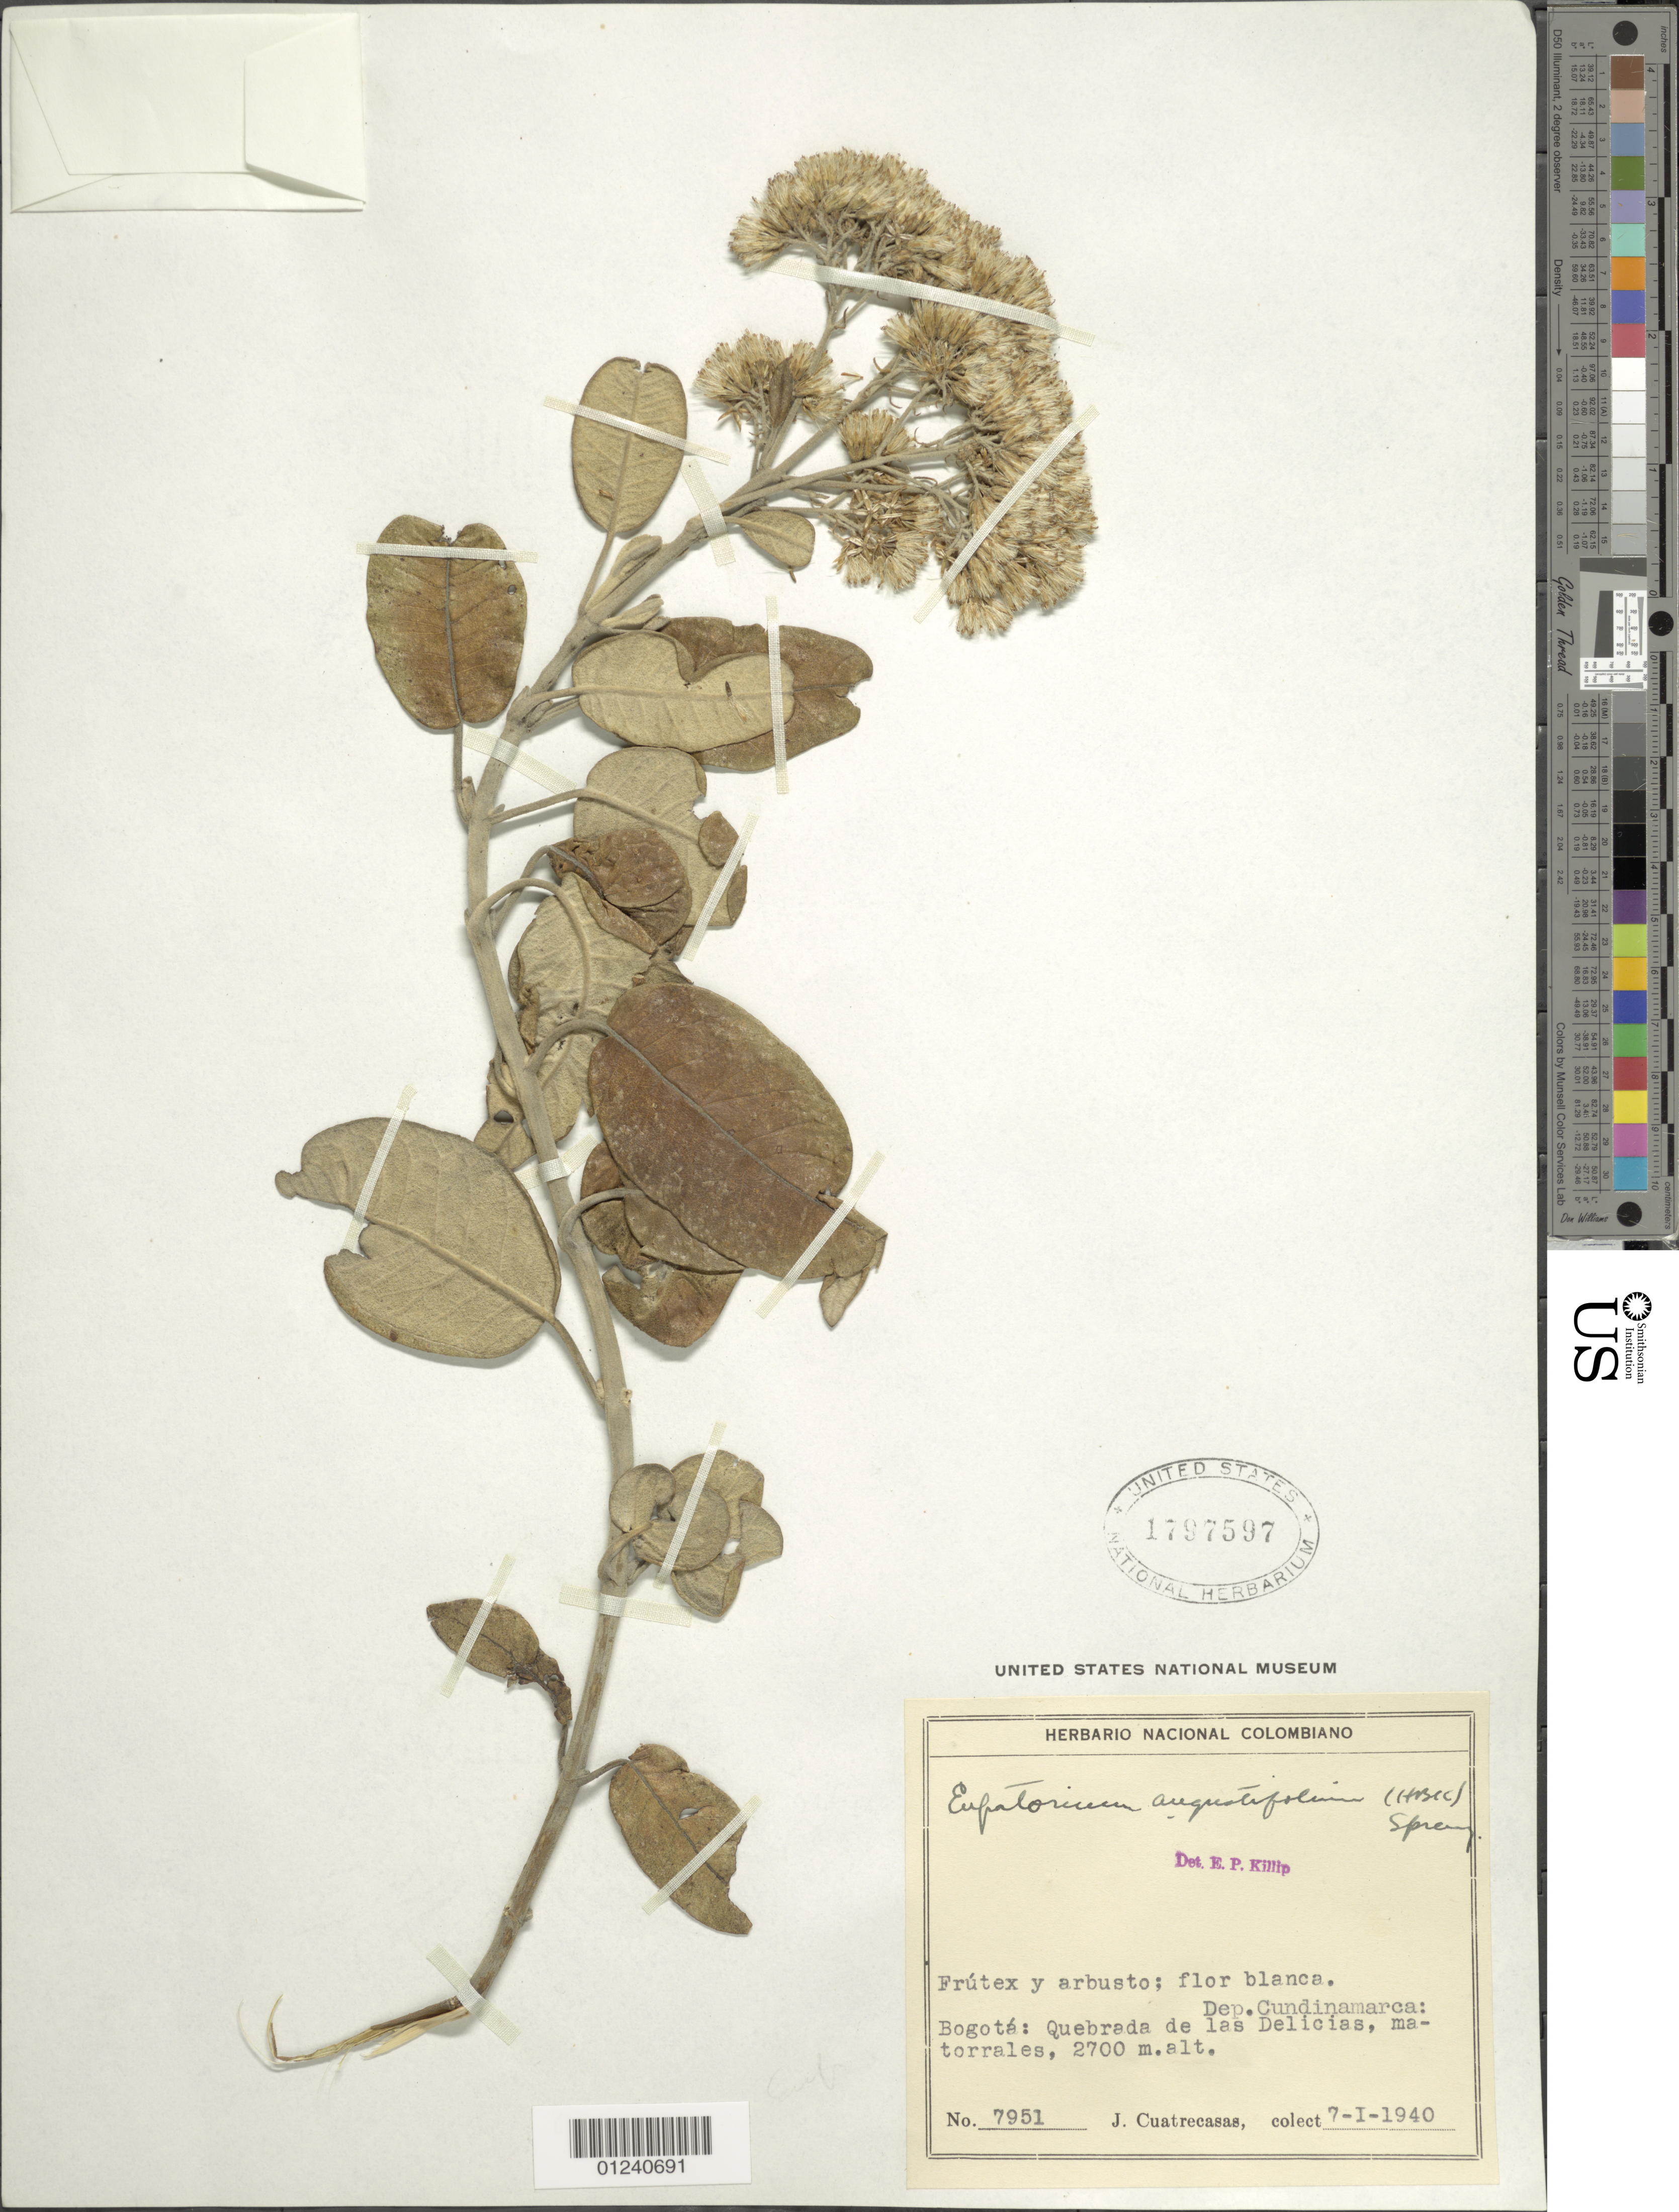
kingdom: Plantae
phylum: Tracheophyta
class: Magnoliopsida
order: Asterales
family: Asteraceae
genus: Ageratina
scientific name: Ageratina angustifolia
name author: (Kunth) R.M. King & H. Rob.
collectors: J. Cuatrecasas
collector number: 7951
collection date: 1940-01-07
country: Colombia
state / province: Cundinamarca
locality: Bogotá: Quebrada de las Delicias.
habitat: matorrales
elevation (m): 2700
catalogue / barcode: US 1797597